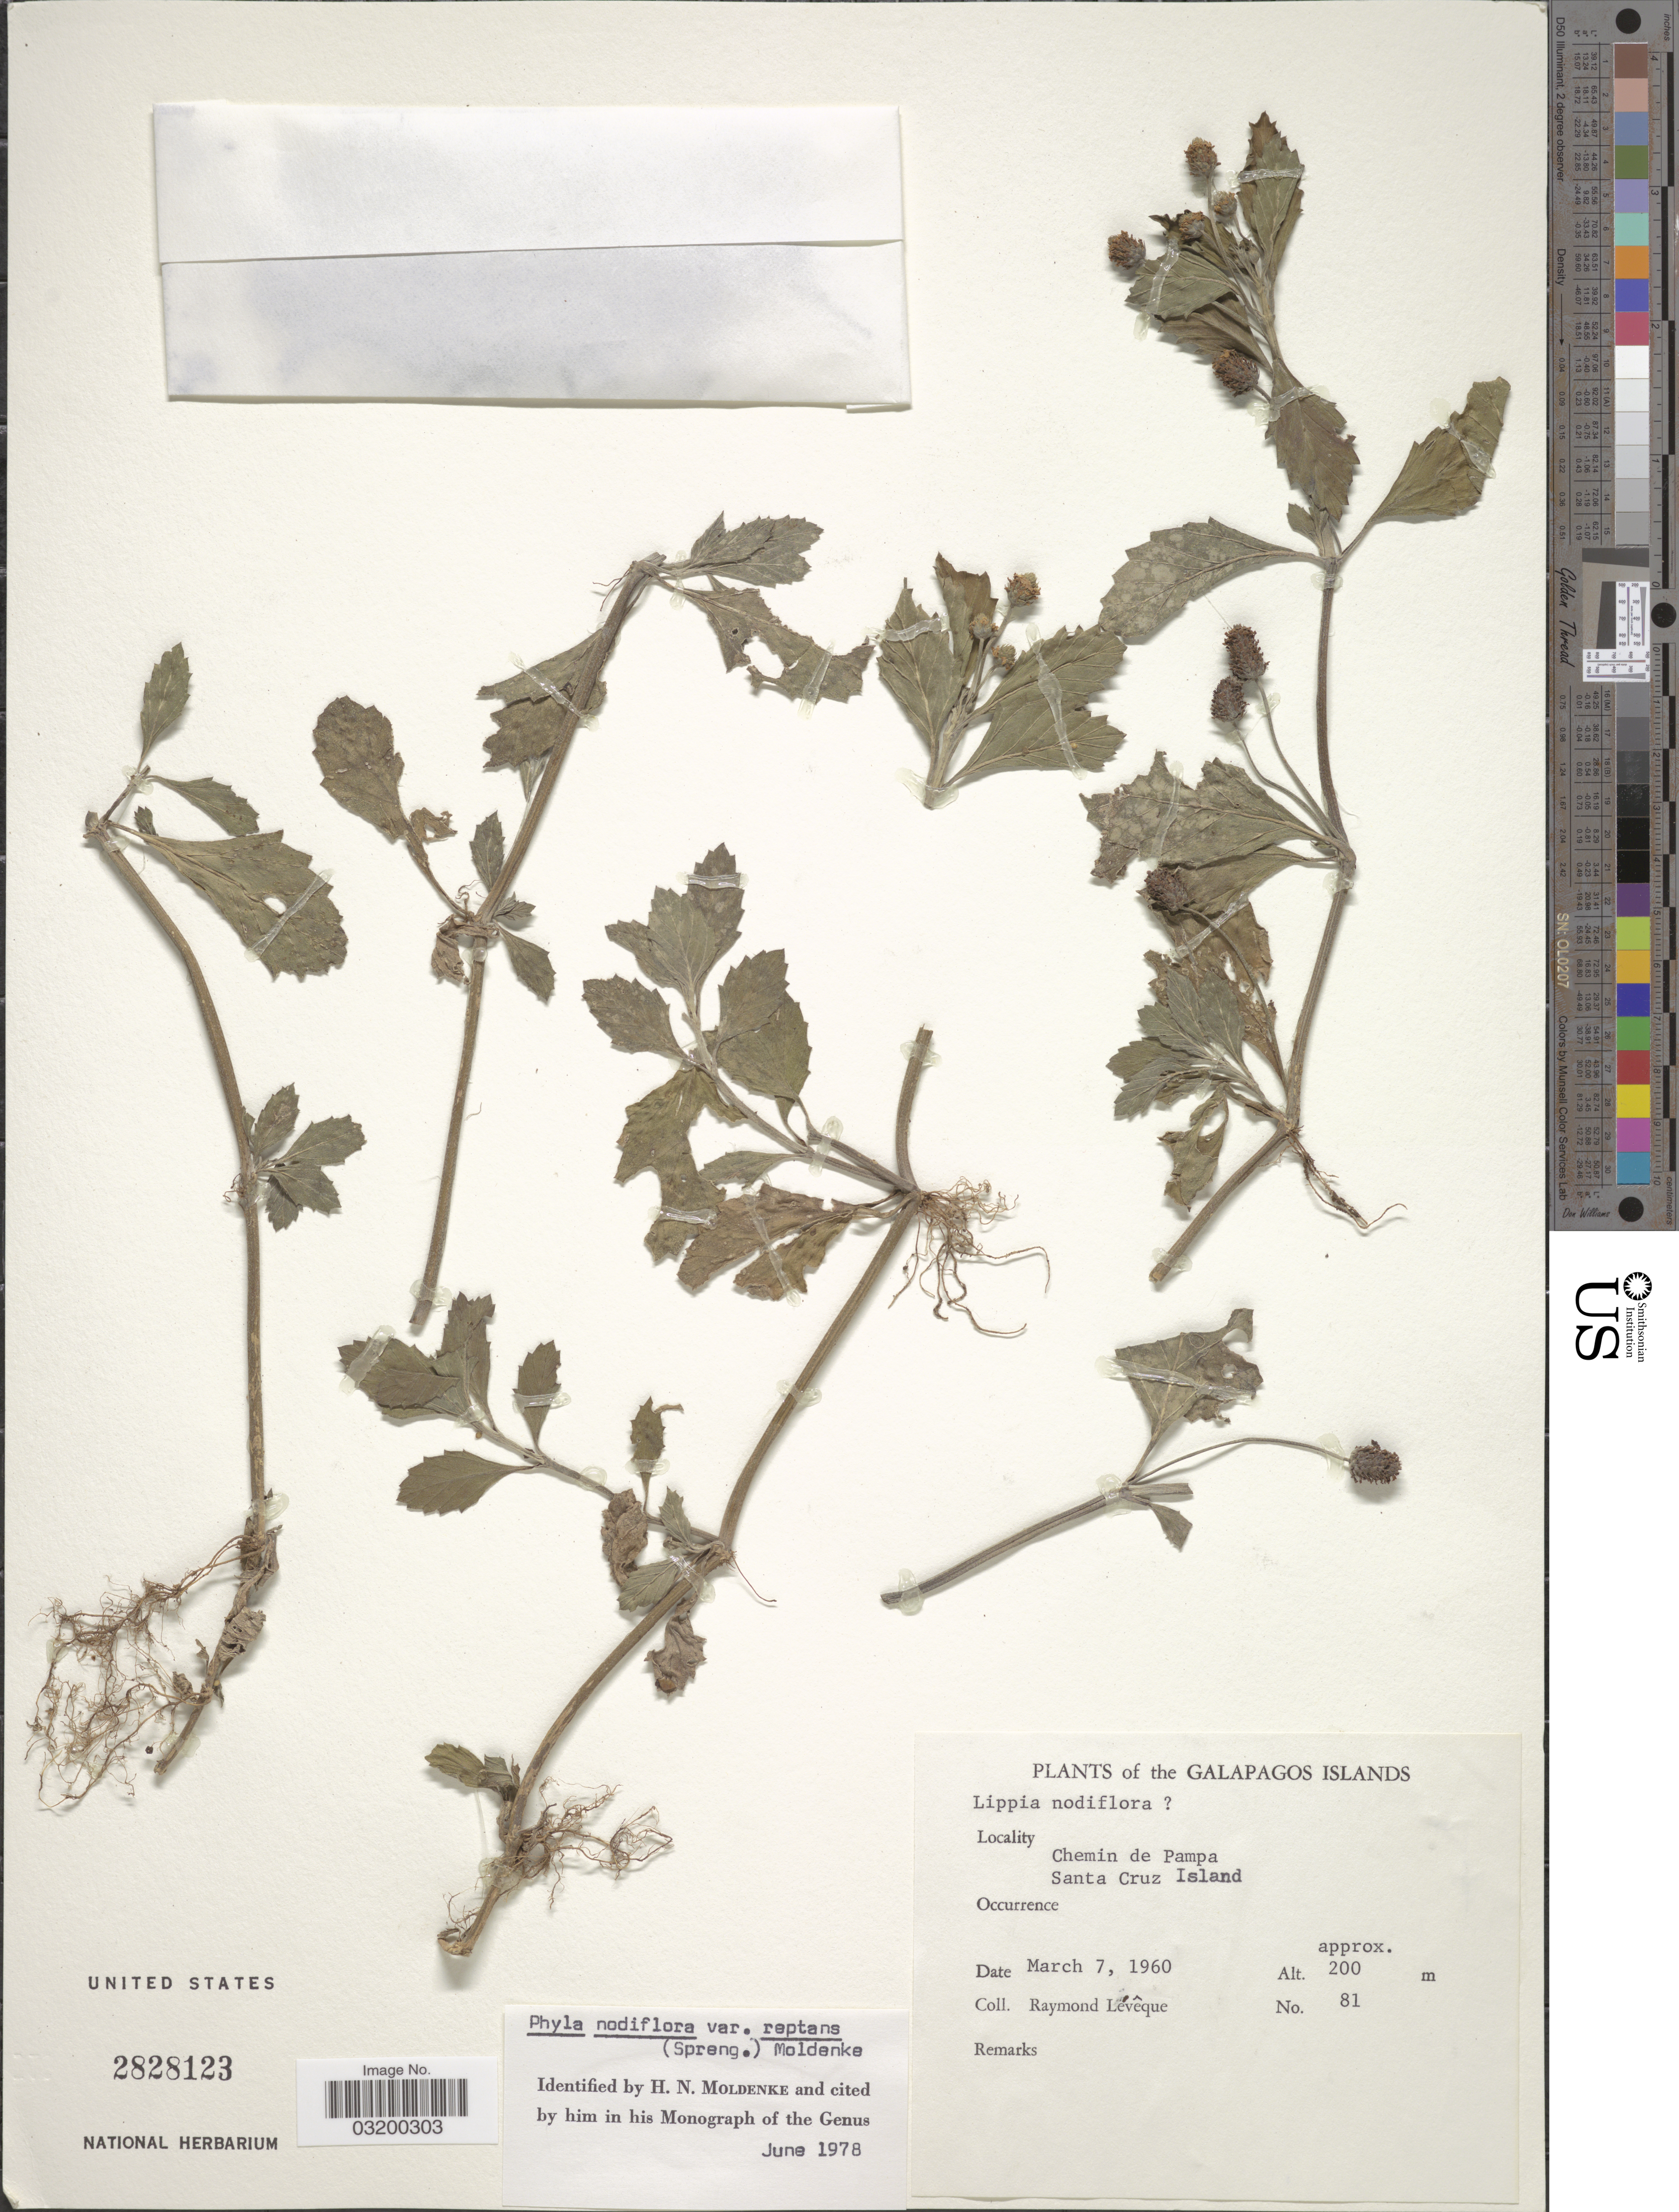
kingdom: Plantae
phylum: Tracheophyta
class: Magnoliopsida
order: Lamiales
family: Verbenaceae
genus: Phyla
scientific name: Phyla nodiflora var. reptans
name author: (Kunth) Moldenke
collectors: R. Lévêque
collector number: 81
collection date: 1960-03-07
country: Ecuador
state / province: Colón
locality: Galapagos Islands. Chemin de Pampa. Santa Cruz Island.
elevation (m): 200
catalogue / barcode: US 2828123